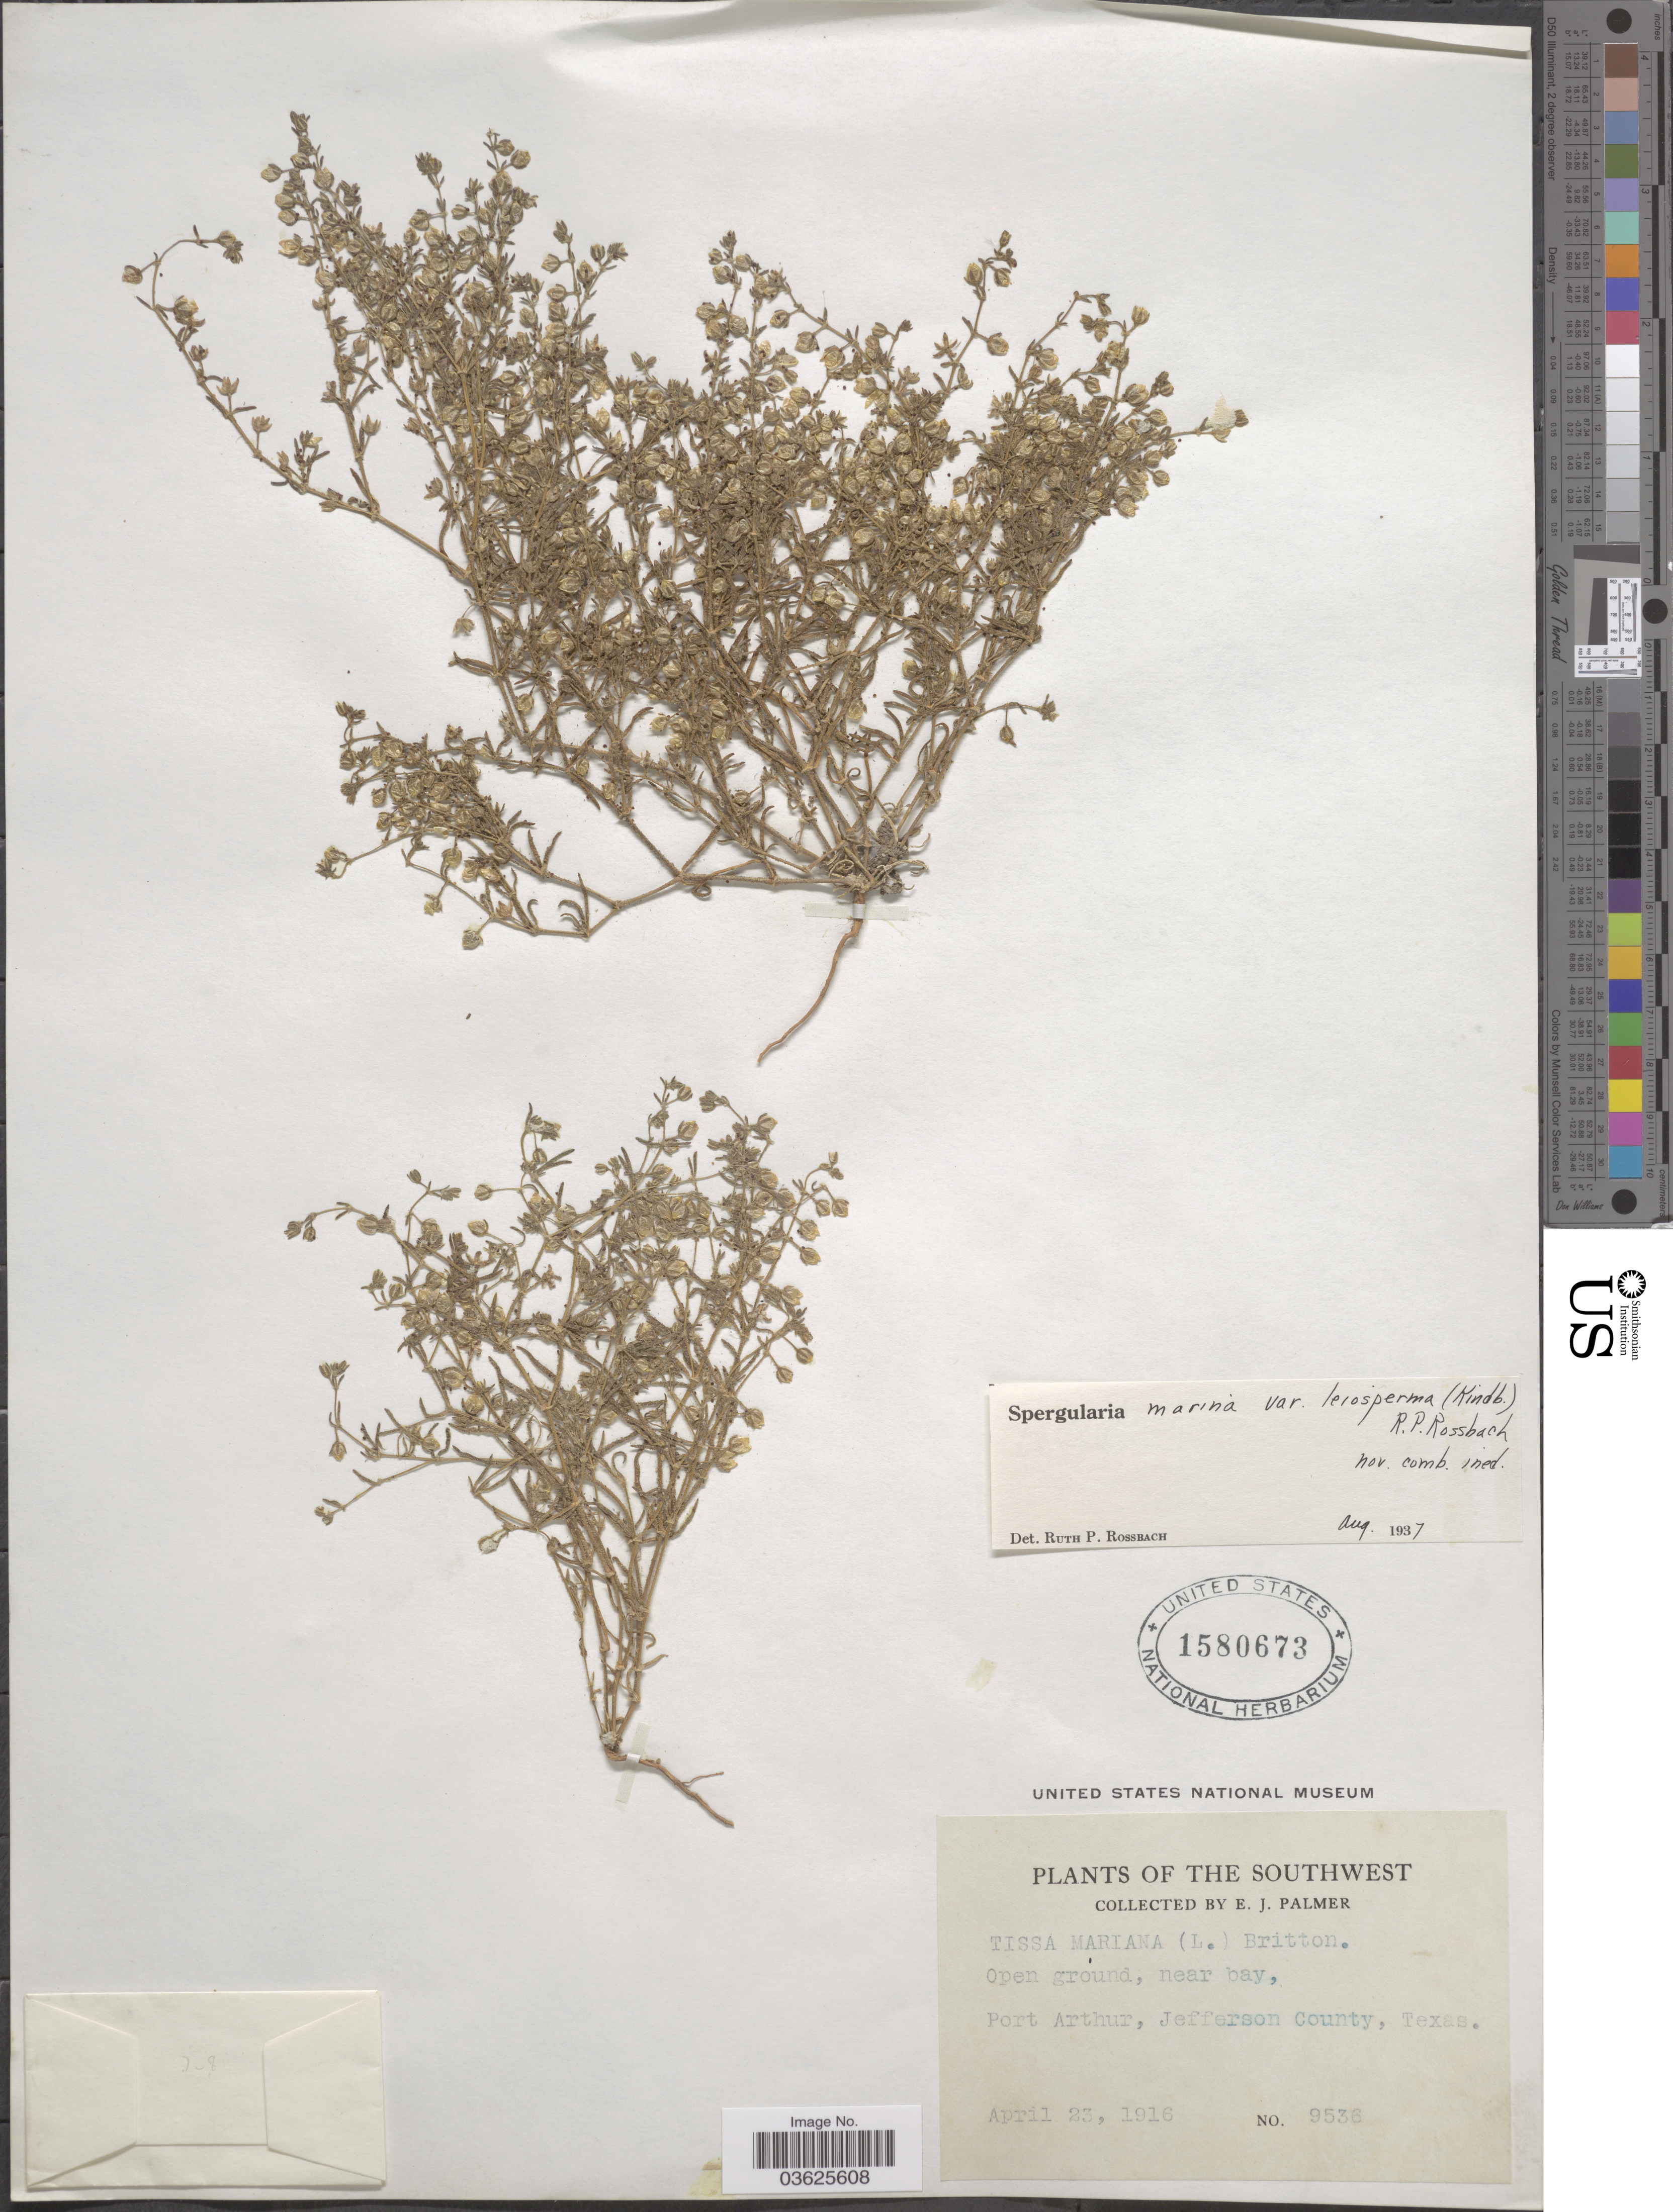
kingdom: Plantae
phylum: Tracheophyta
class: Magnoliopsida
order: Caryophyllales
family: Caryophyllaceae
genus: Spergularia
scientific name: Spergularia marina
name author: (L.) Griseb.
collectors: E. J. Palmer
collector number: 9536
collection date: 1916-04-23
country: United States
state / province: Texas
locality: The Southwest. Port Arthur, Jefferson County.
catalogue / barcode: US 1580673